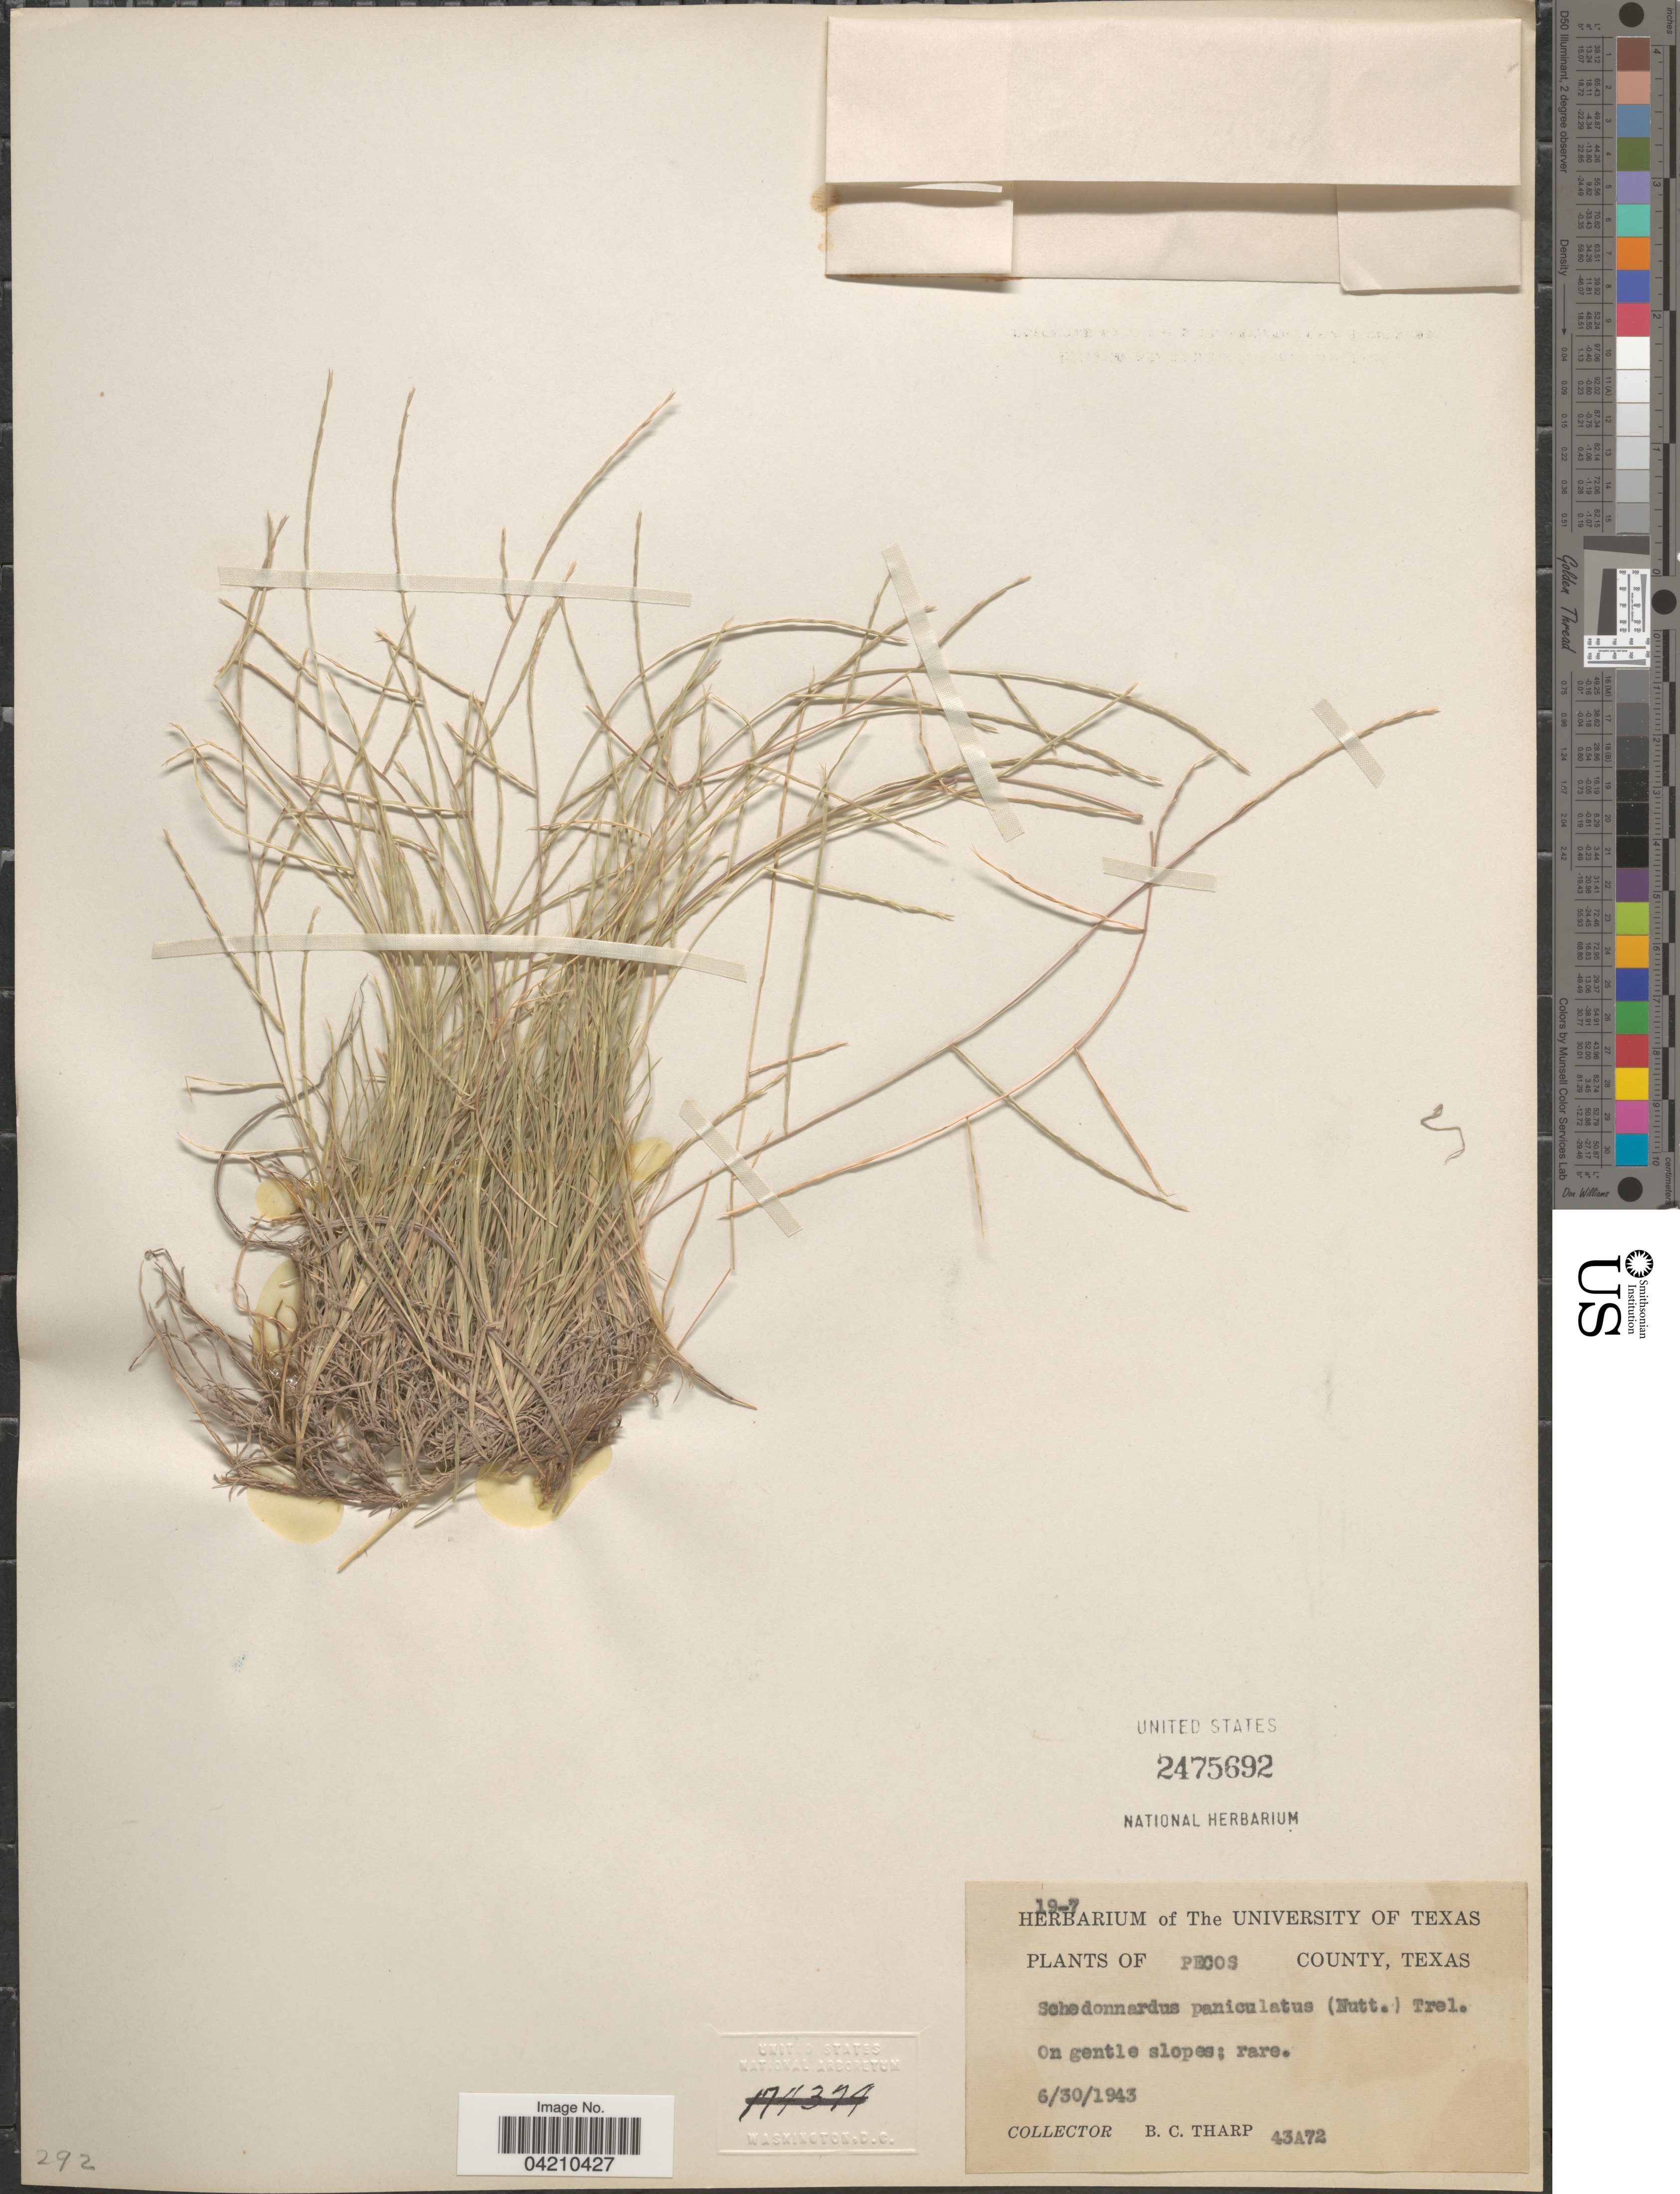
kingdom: Plantae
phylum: Tracheophyta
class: Liliopsida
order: Poales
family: Poaceae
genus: Muhlenbergia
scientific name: Muhlenbergia paniculata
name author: (Nutt.) Columbus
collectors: B. C. Tharp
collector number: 43A72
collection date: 1943-06-30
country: United States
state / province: Texas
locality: Pecos County.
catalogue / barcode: US 2475692